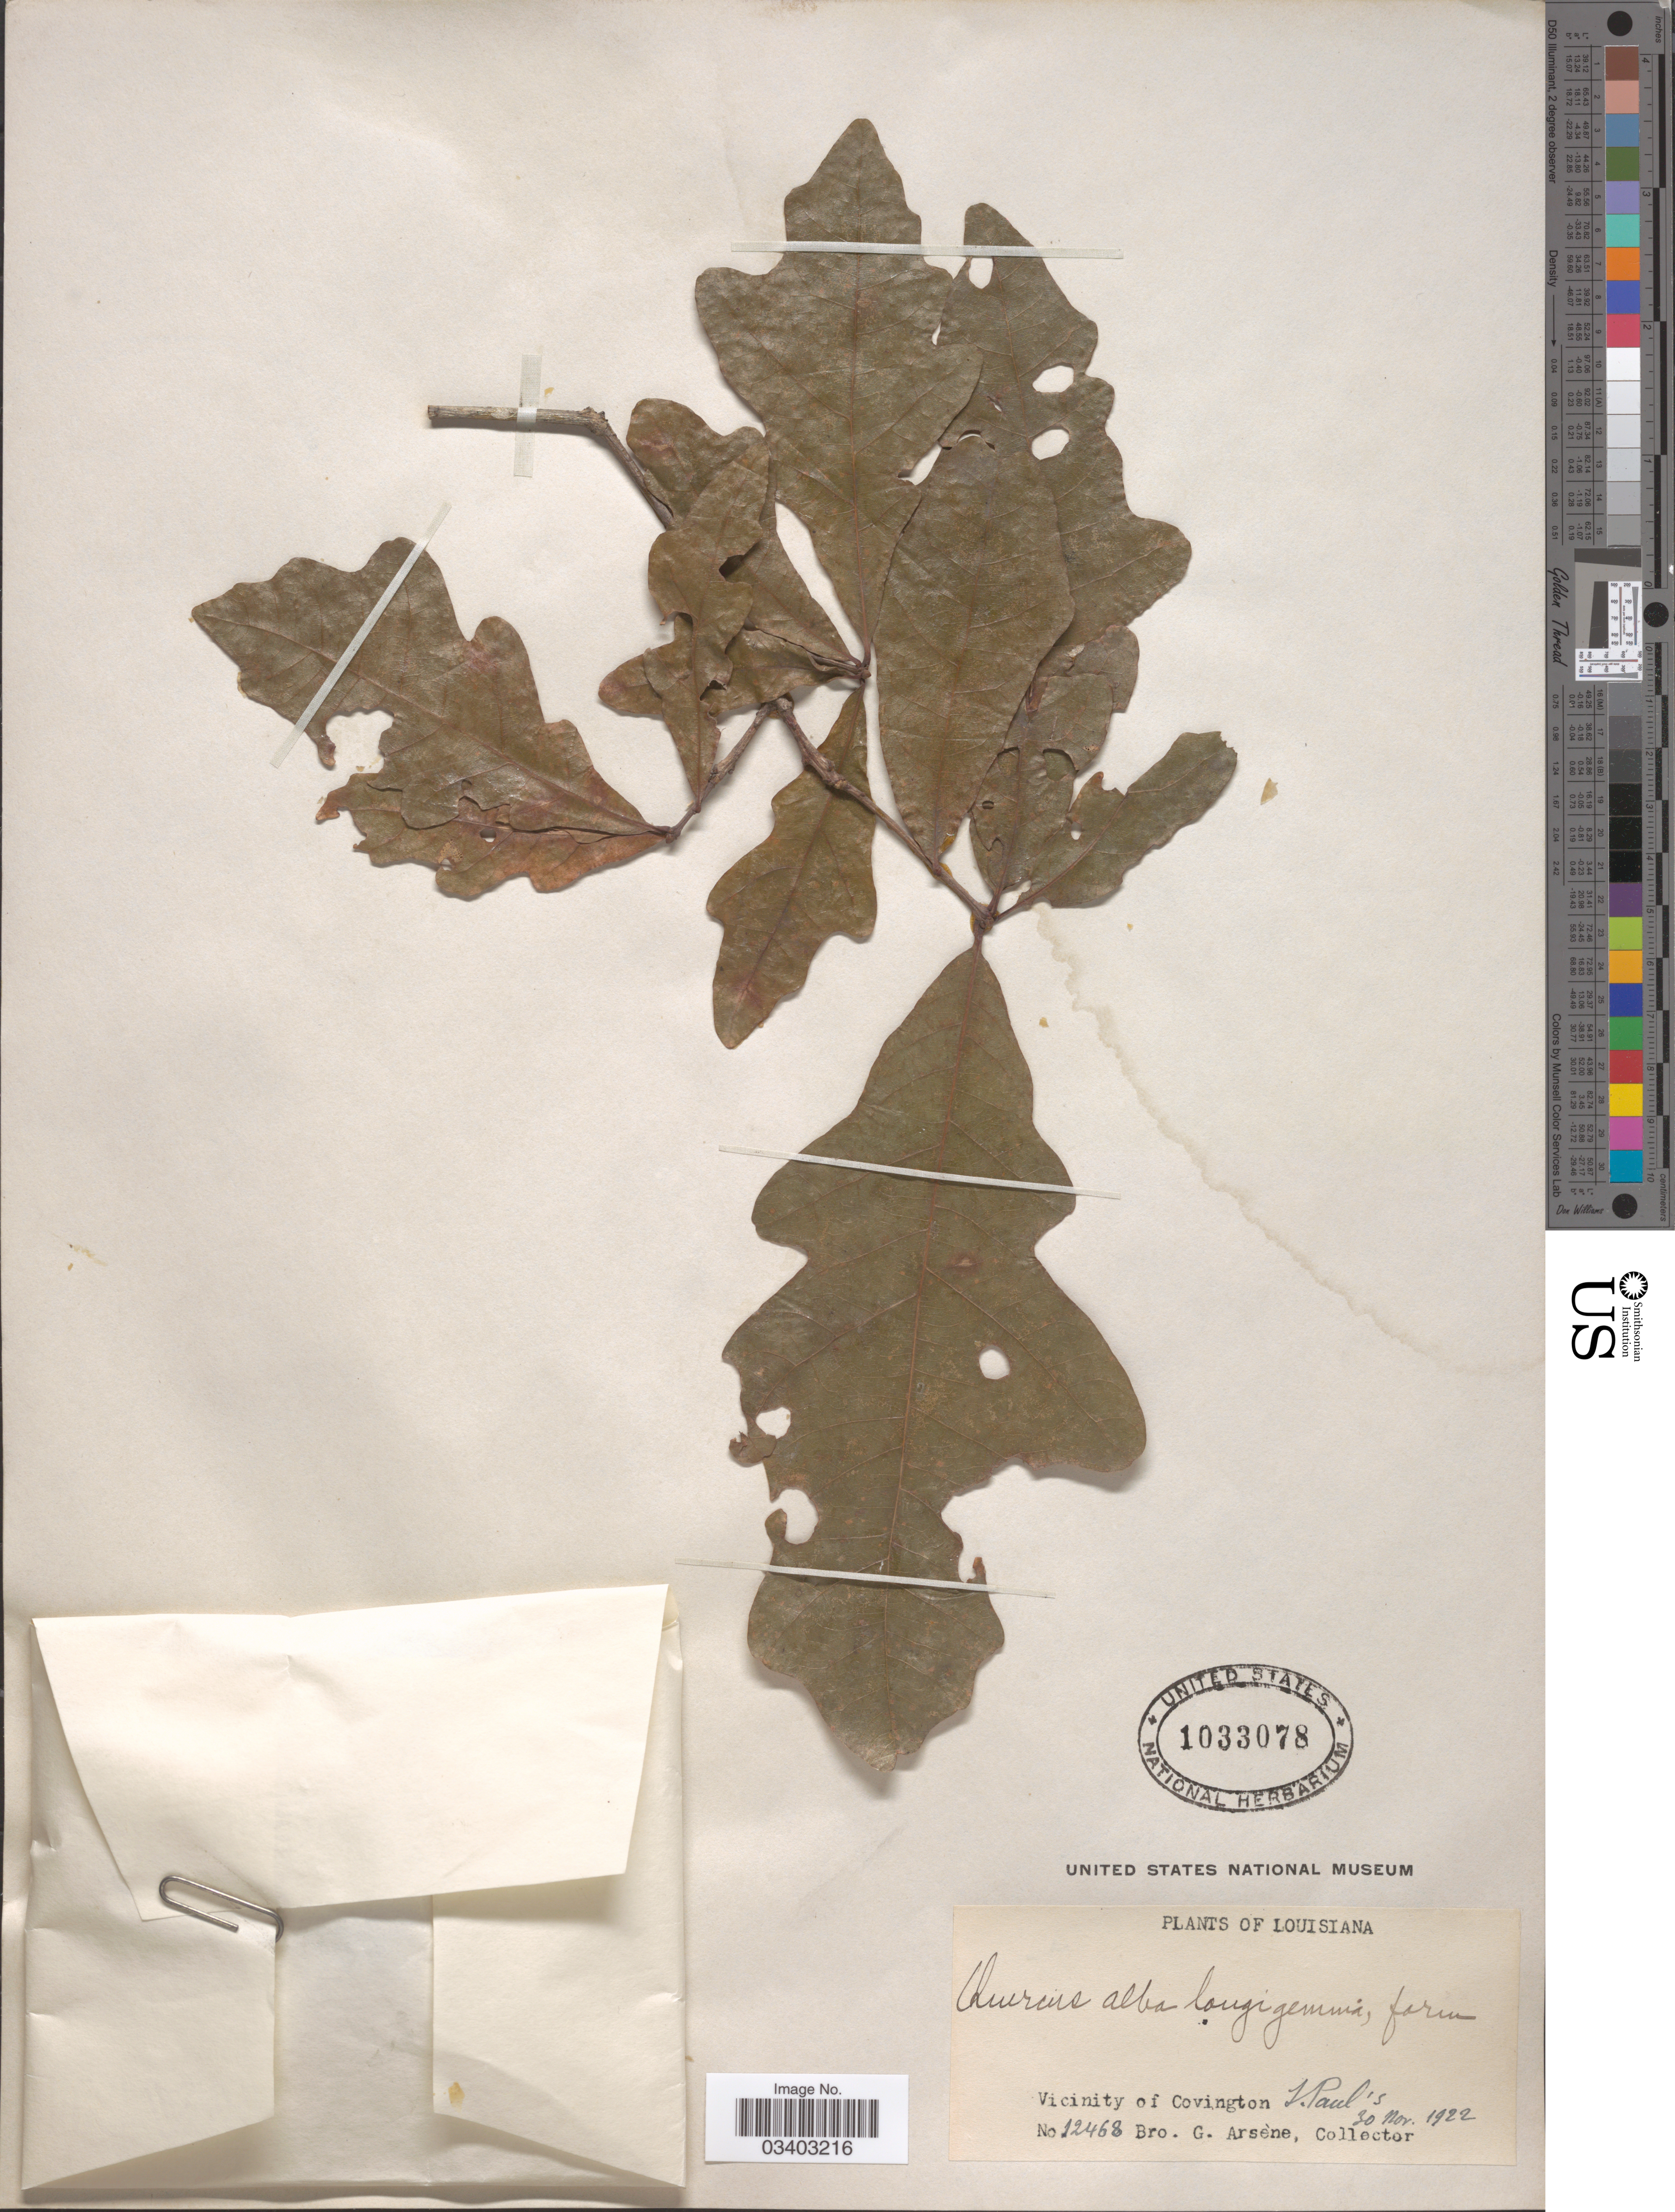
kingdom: Plantae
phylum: Tracheophyta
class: Magnoliopsida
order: Fagales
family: Fagaceae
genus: Quercus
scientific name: Quercus alba var. longigemma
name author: Trel.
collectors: Bro. G. Arsène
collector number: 12468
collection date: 1922-11-30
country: United States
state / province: Louisiana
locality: Vicinity of Covington, S. Paul's.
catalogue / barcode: US 1033078